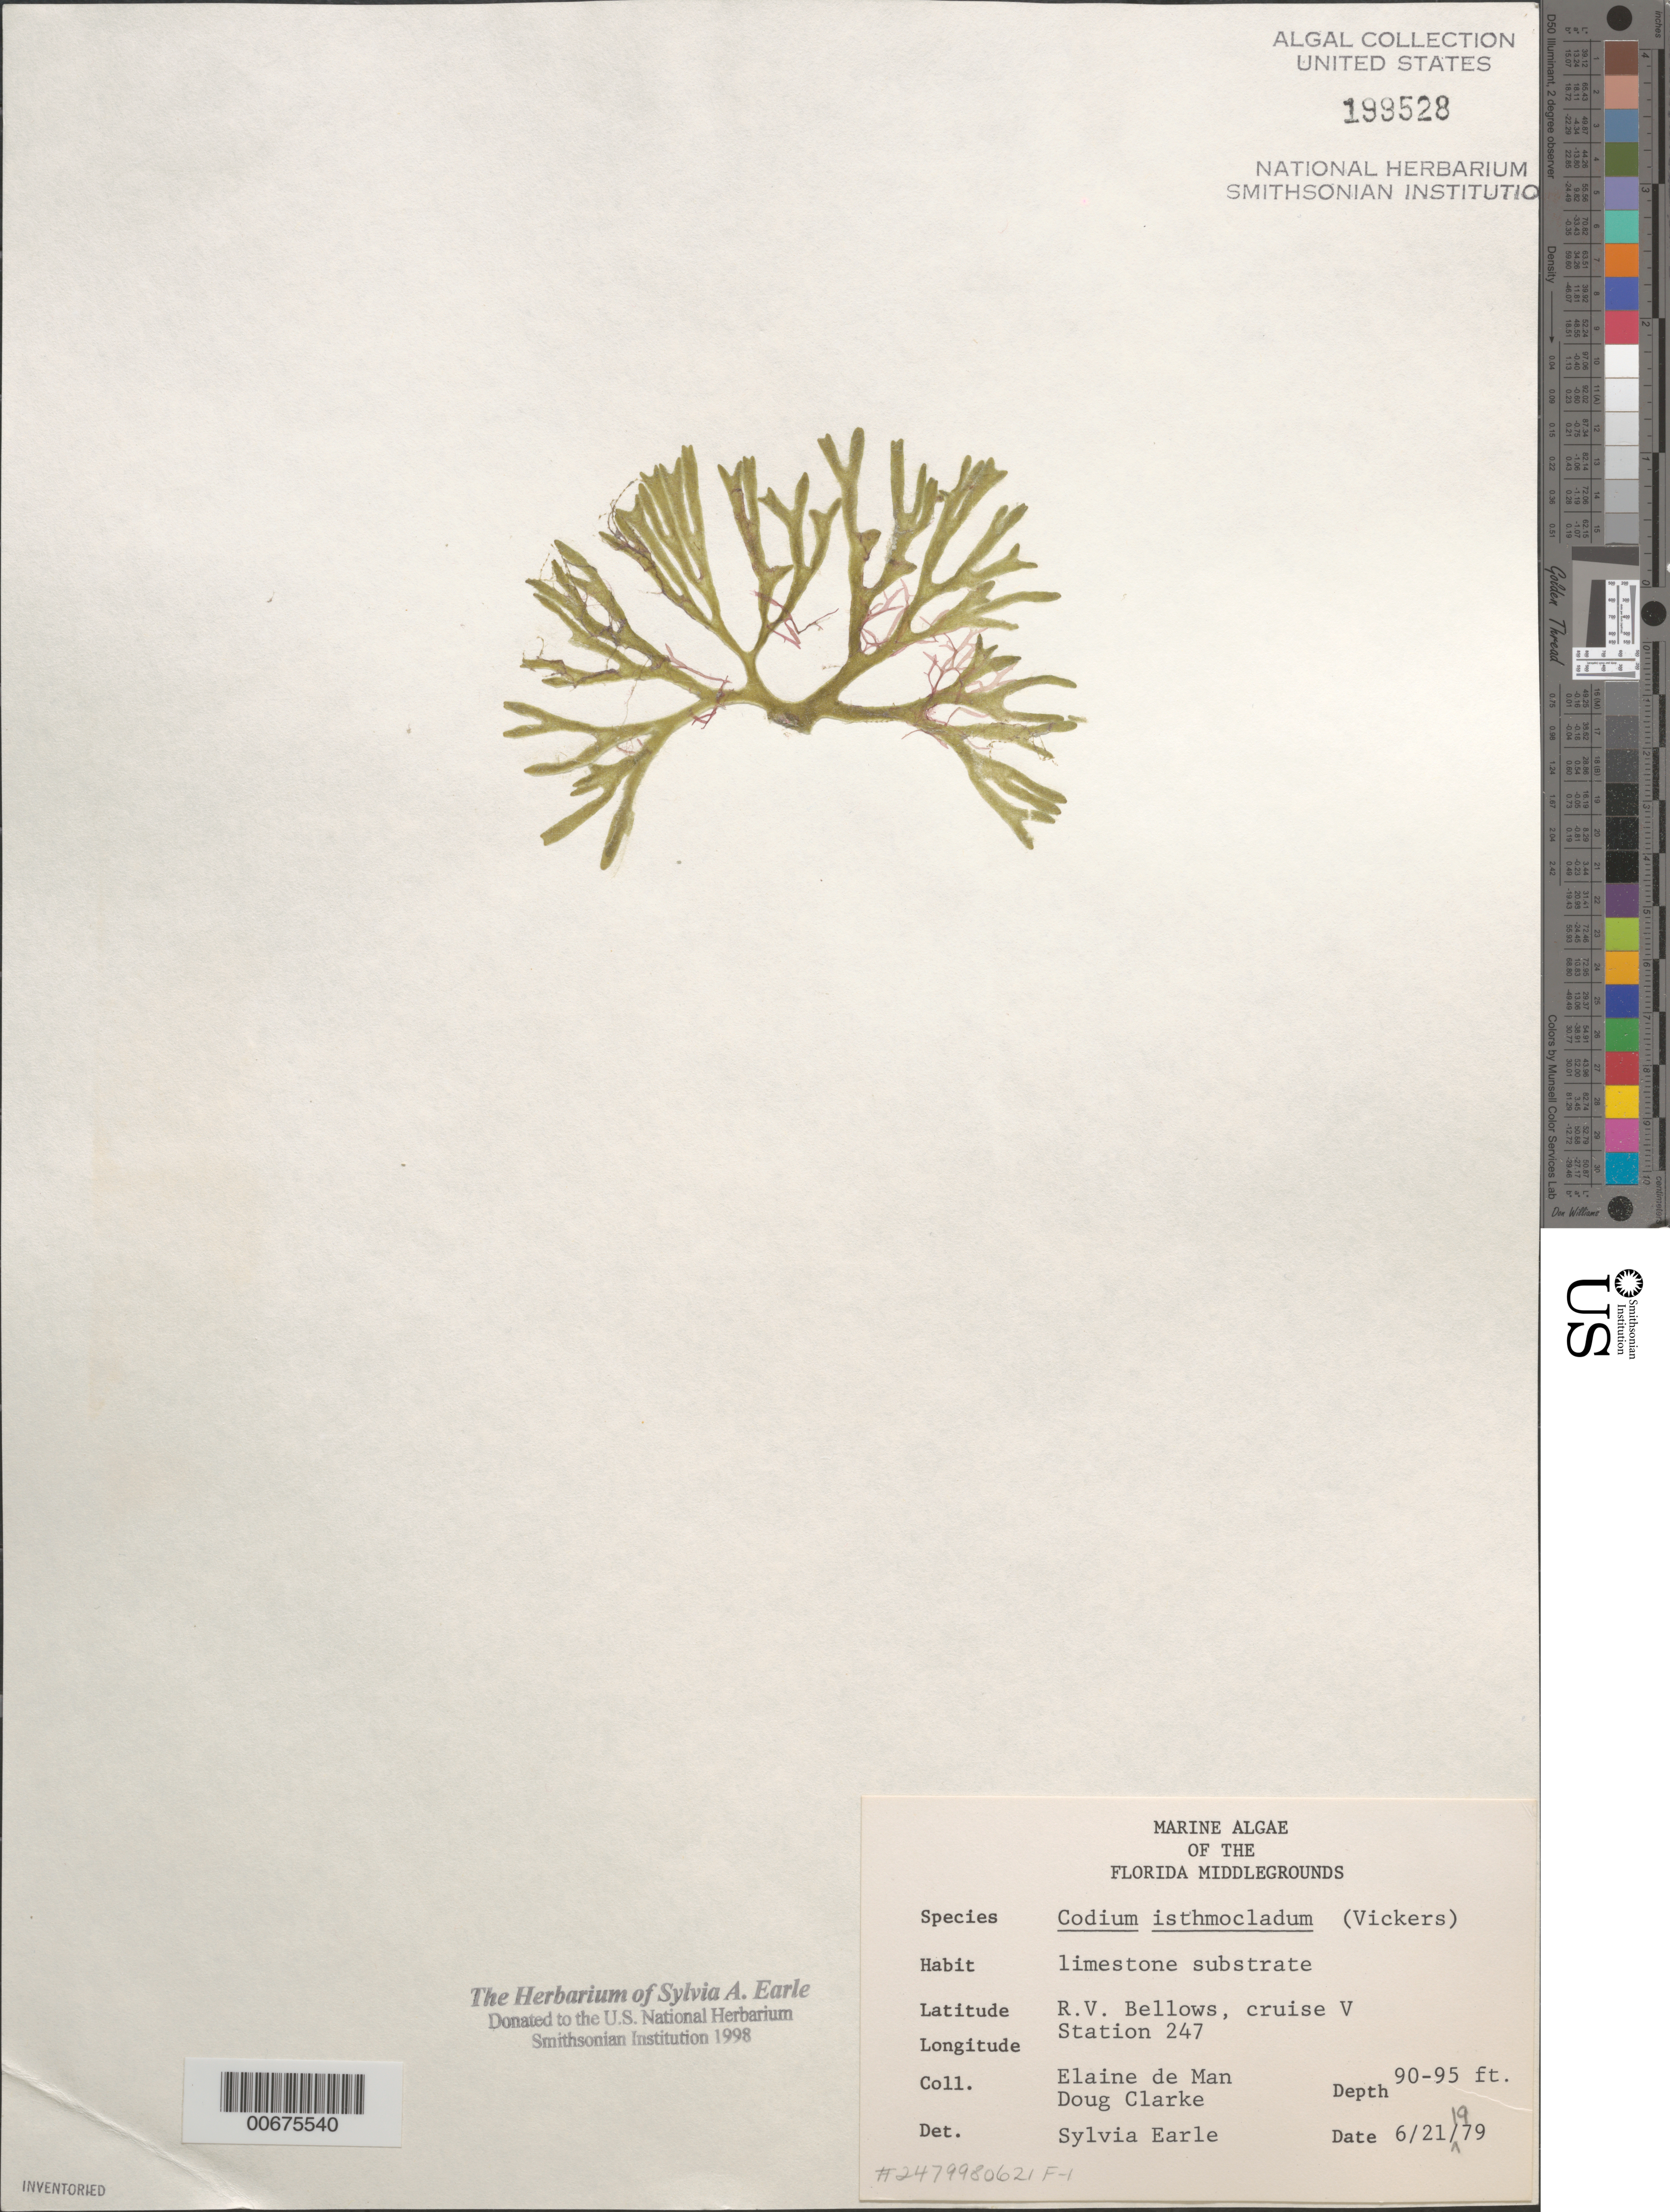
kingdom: Plantae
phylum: Chlorophyta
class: Ulvophyceae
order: Bryopsidales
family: Codiaceae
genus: Codium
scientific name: Codium isthmocladum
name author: Vickers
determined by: Earle, S. A.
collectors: E. de Man & D. Clark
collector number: Station 247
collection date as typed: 21 Jun 1979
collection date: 1979-06-21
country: United States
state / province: Florida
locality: Florida Middle Grounds, Gulf of Mexico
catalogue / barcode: US 199528